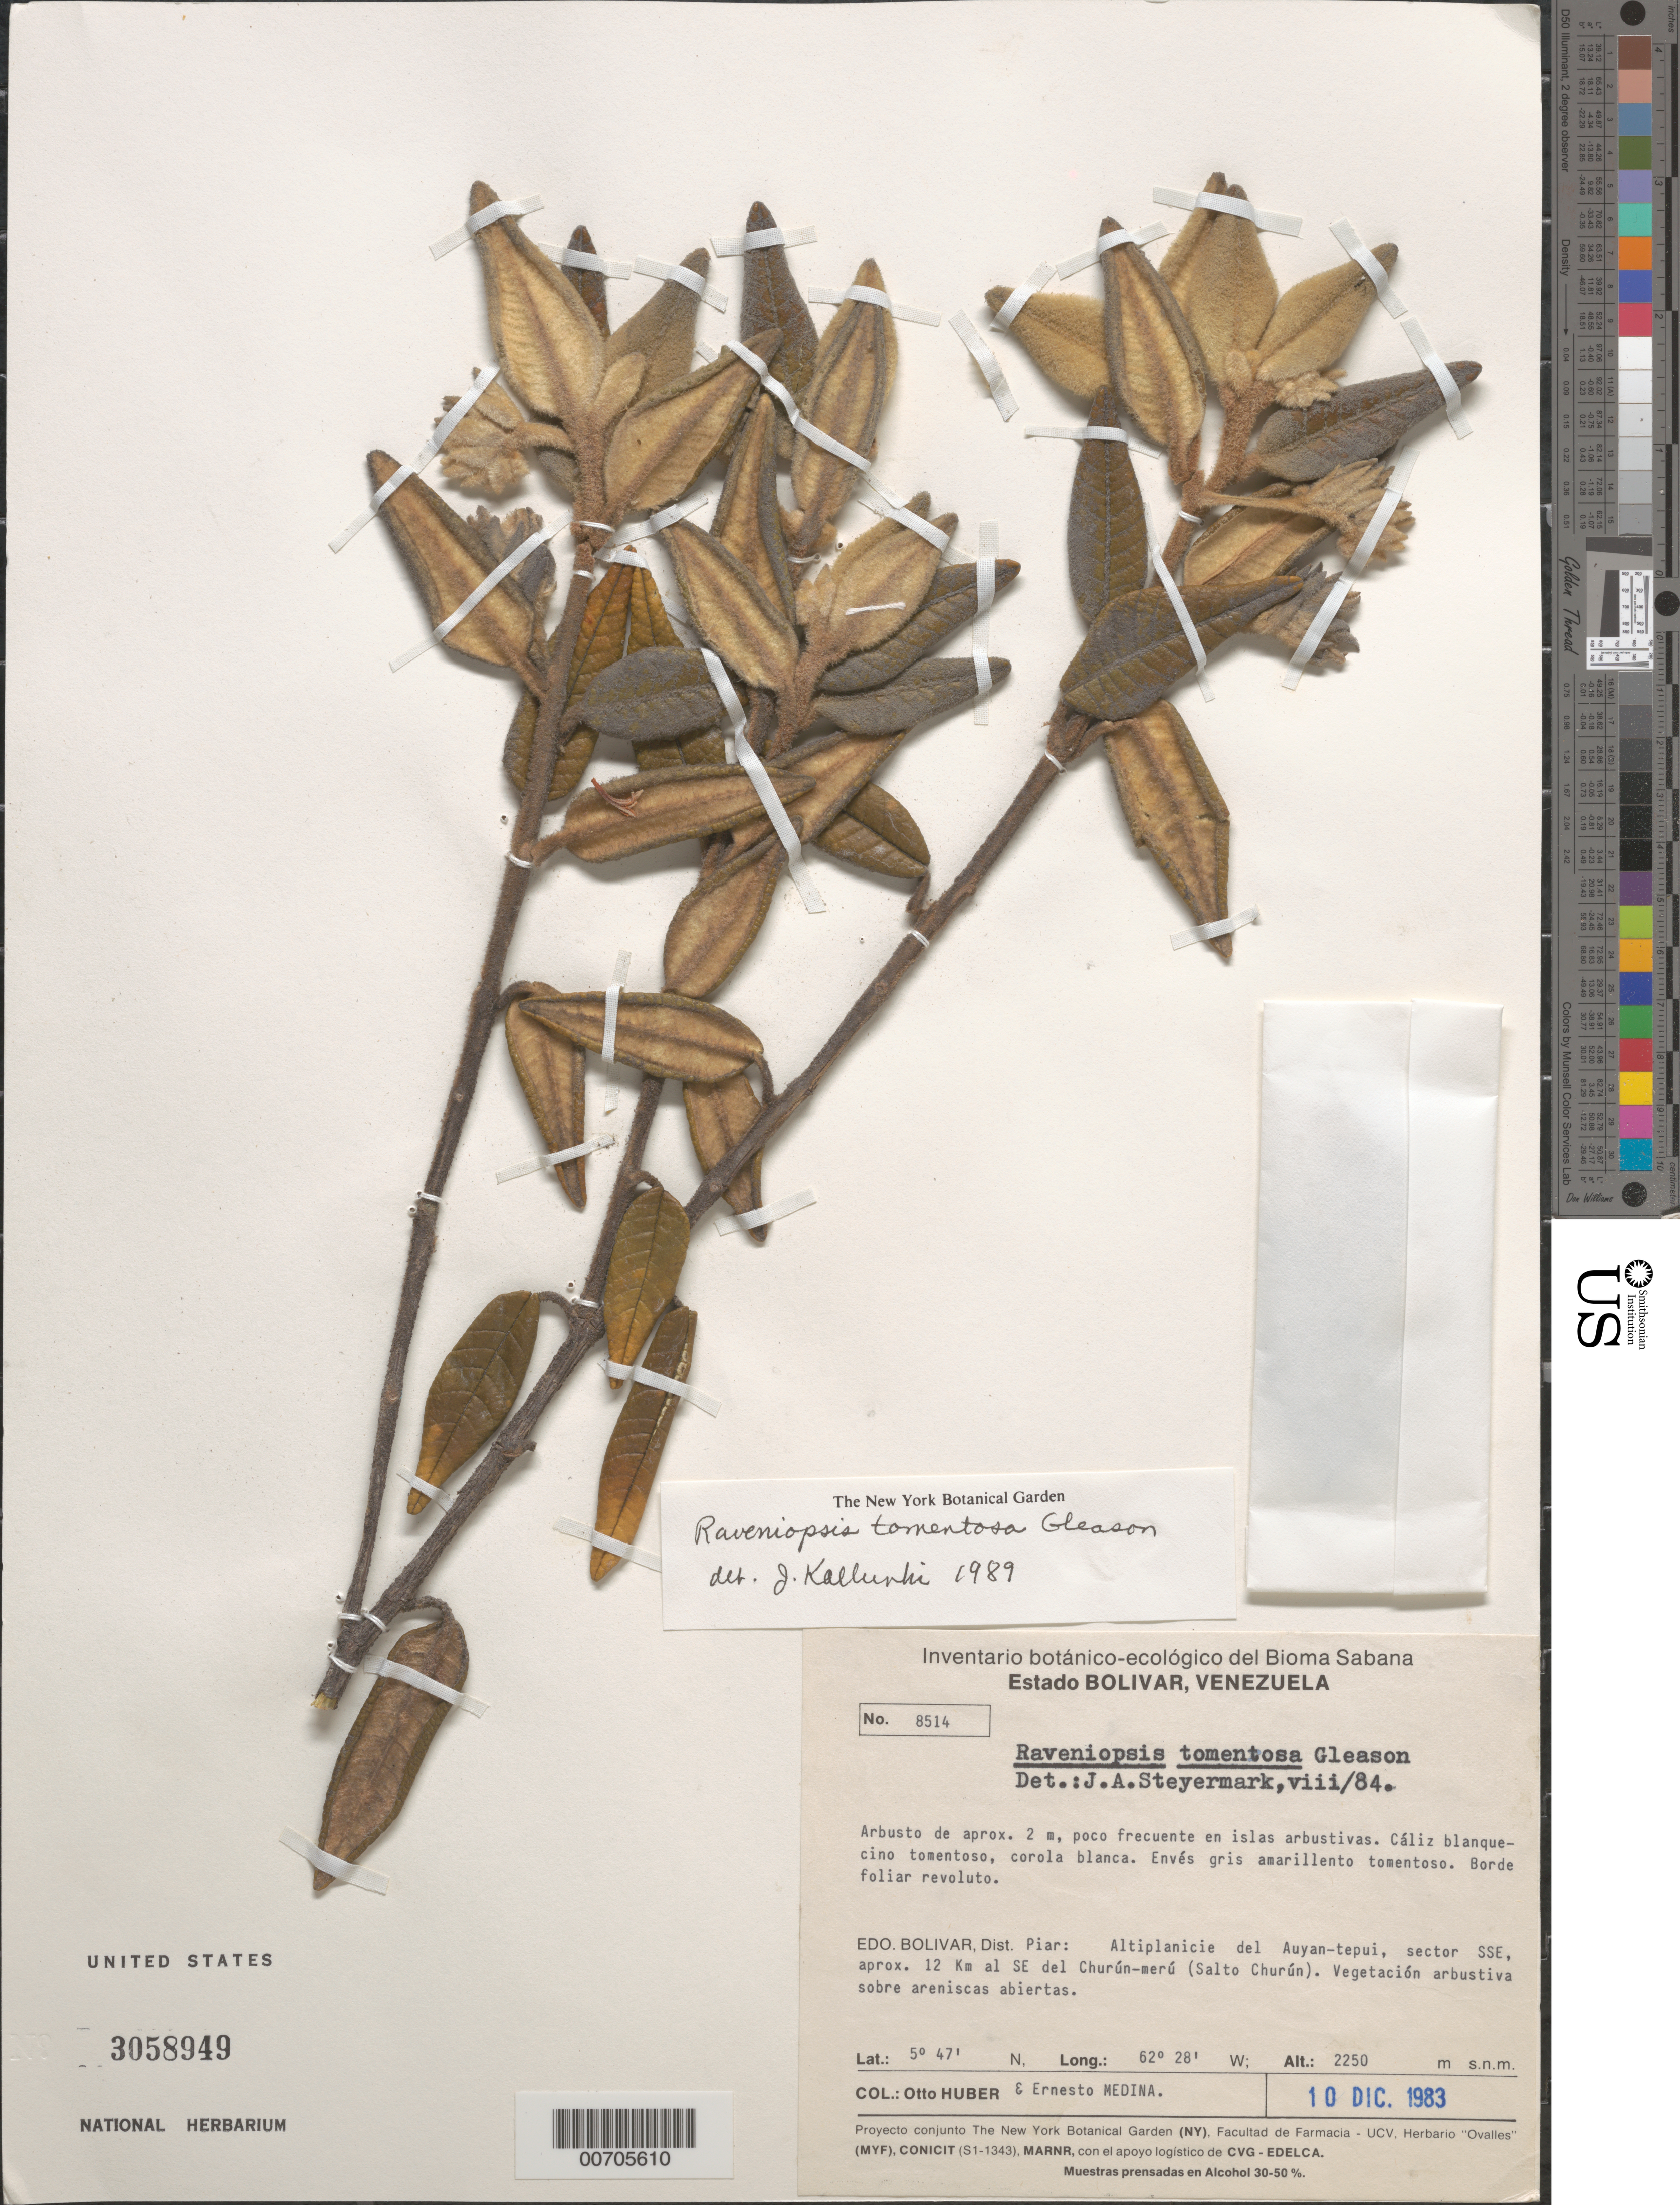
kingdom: Plantae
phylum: Tracheophyta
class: Magnoliopsida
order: Sapindales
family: Rutaceae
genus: Raveniopsis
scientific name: Raveniopsis tomentosa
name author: Gleason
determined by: Kallunki, Jacquelyn A.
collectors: O. Huber & E. Medina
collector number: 8514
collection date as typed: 10-Dec-83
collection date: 1983-12-10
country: Venezuela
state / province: Bolívar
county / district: Piar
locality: Auyan-tepuí, sect. SSE, 12 km SE del Churún-merú (Salto Churún)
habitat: En islas arbustivas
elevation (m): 2250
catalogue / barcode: US 3058949